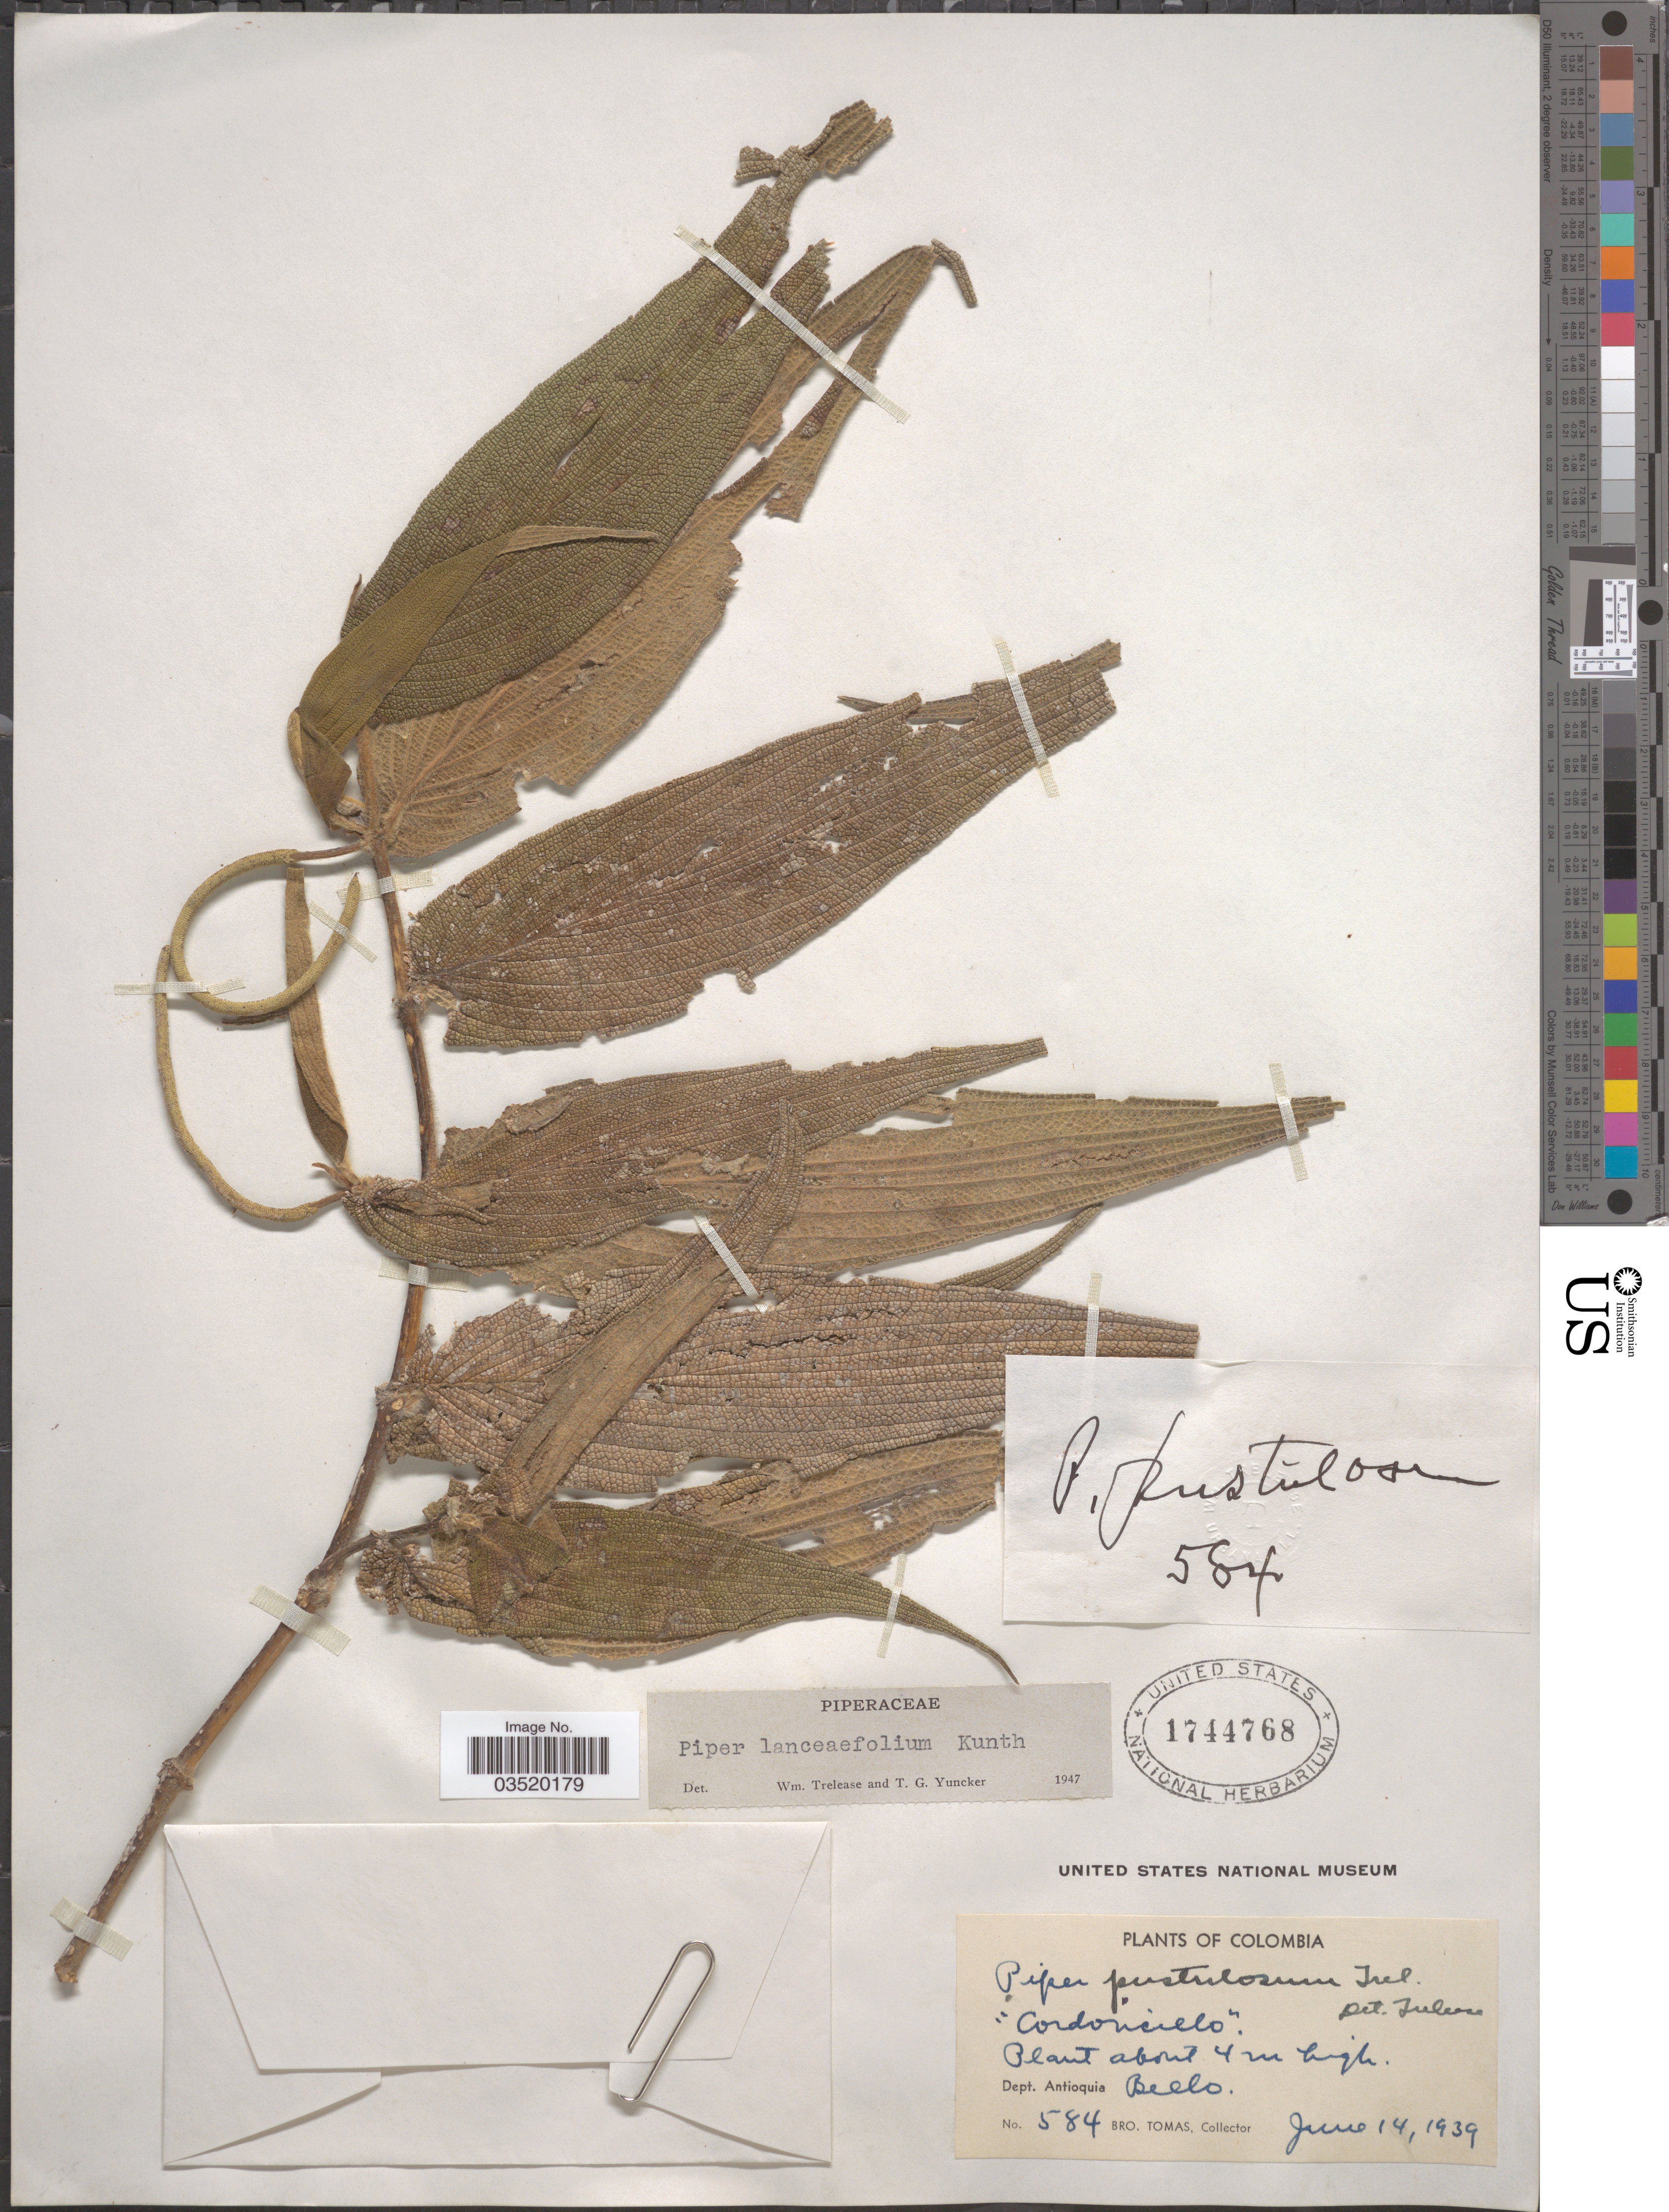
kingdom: Plantae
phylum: Tracheophyta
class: Magnoliopsida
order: Piperales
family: Piperaceae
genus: Piper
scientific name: Piper lanceifolium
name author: Kunth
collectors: B. Tomas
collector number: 584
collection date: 1939-06-14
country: Colombia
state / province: Antioquia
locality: Dept. Antioquia. Bello.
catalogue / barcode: US 1744768